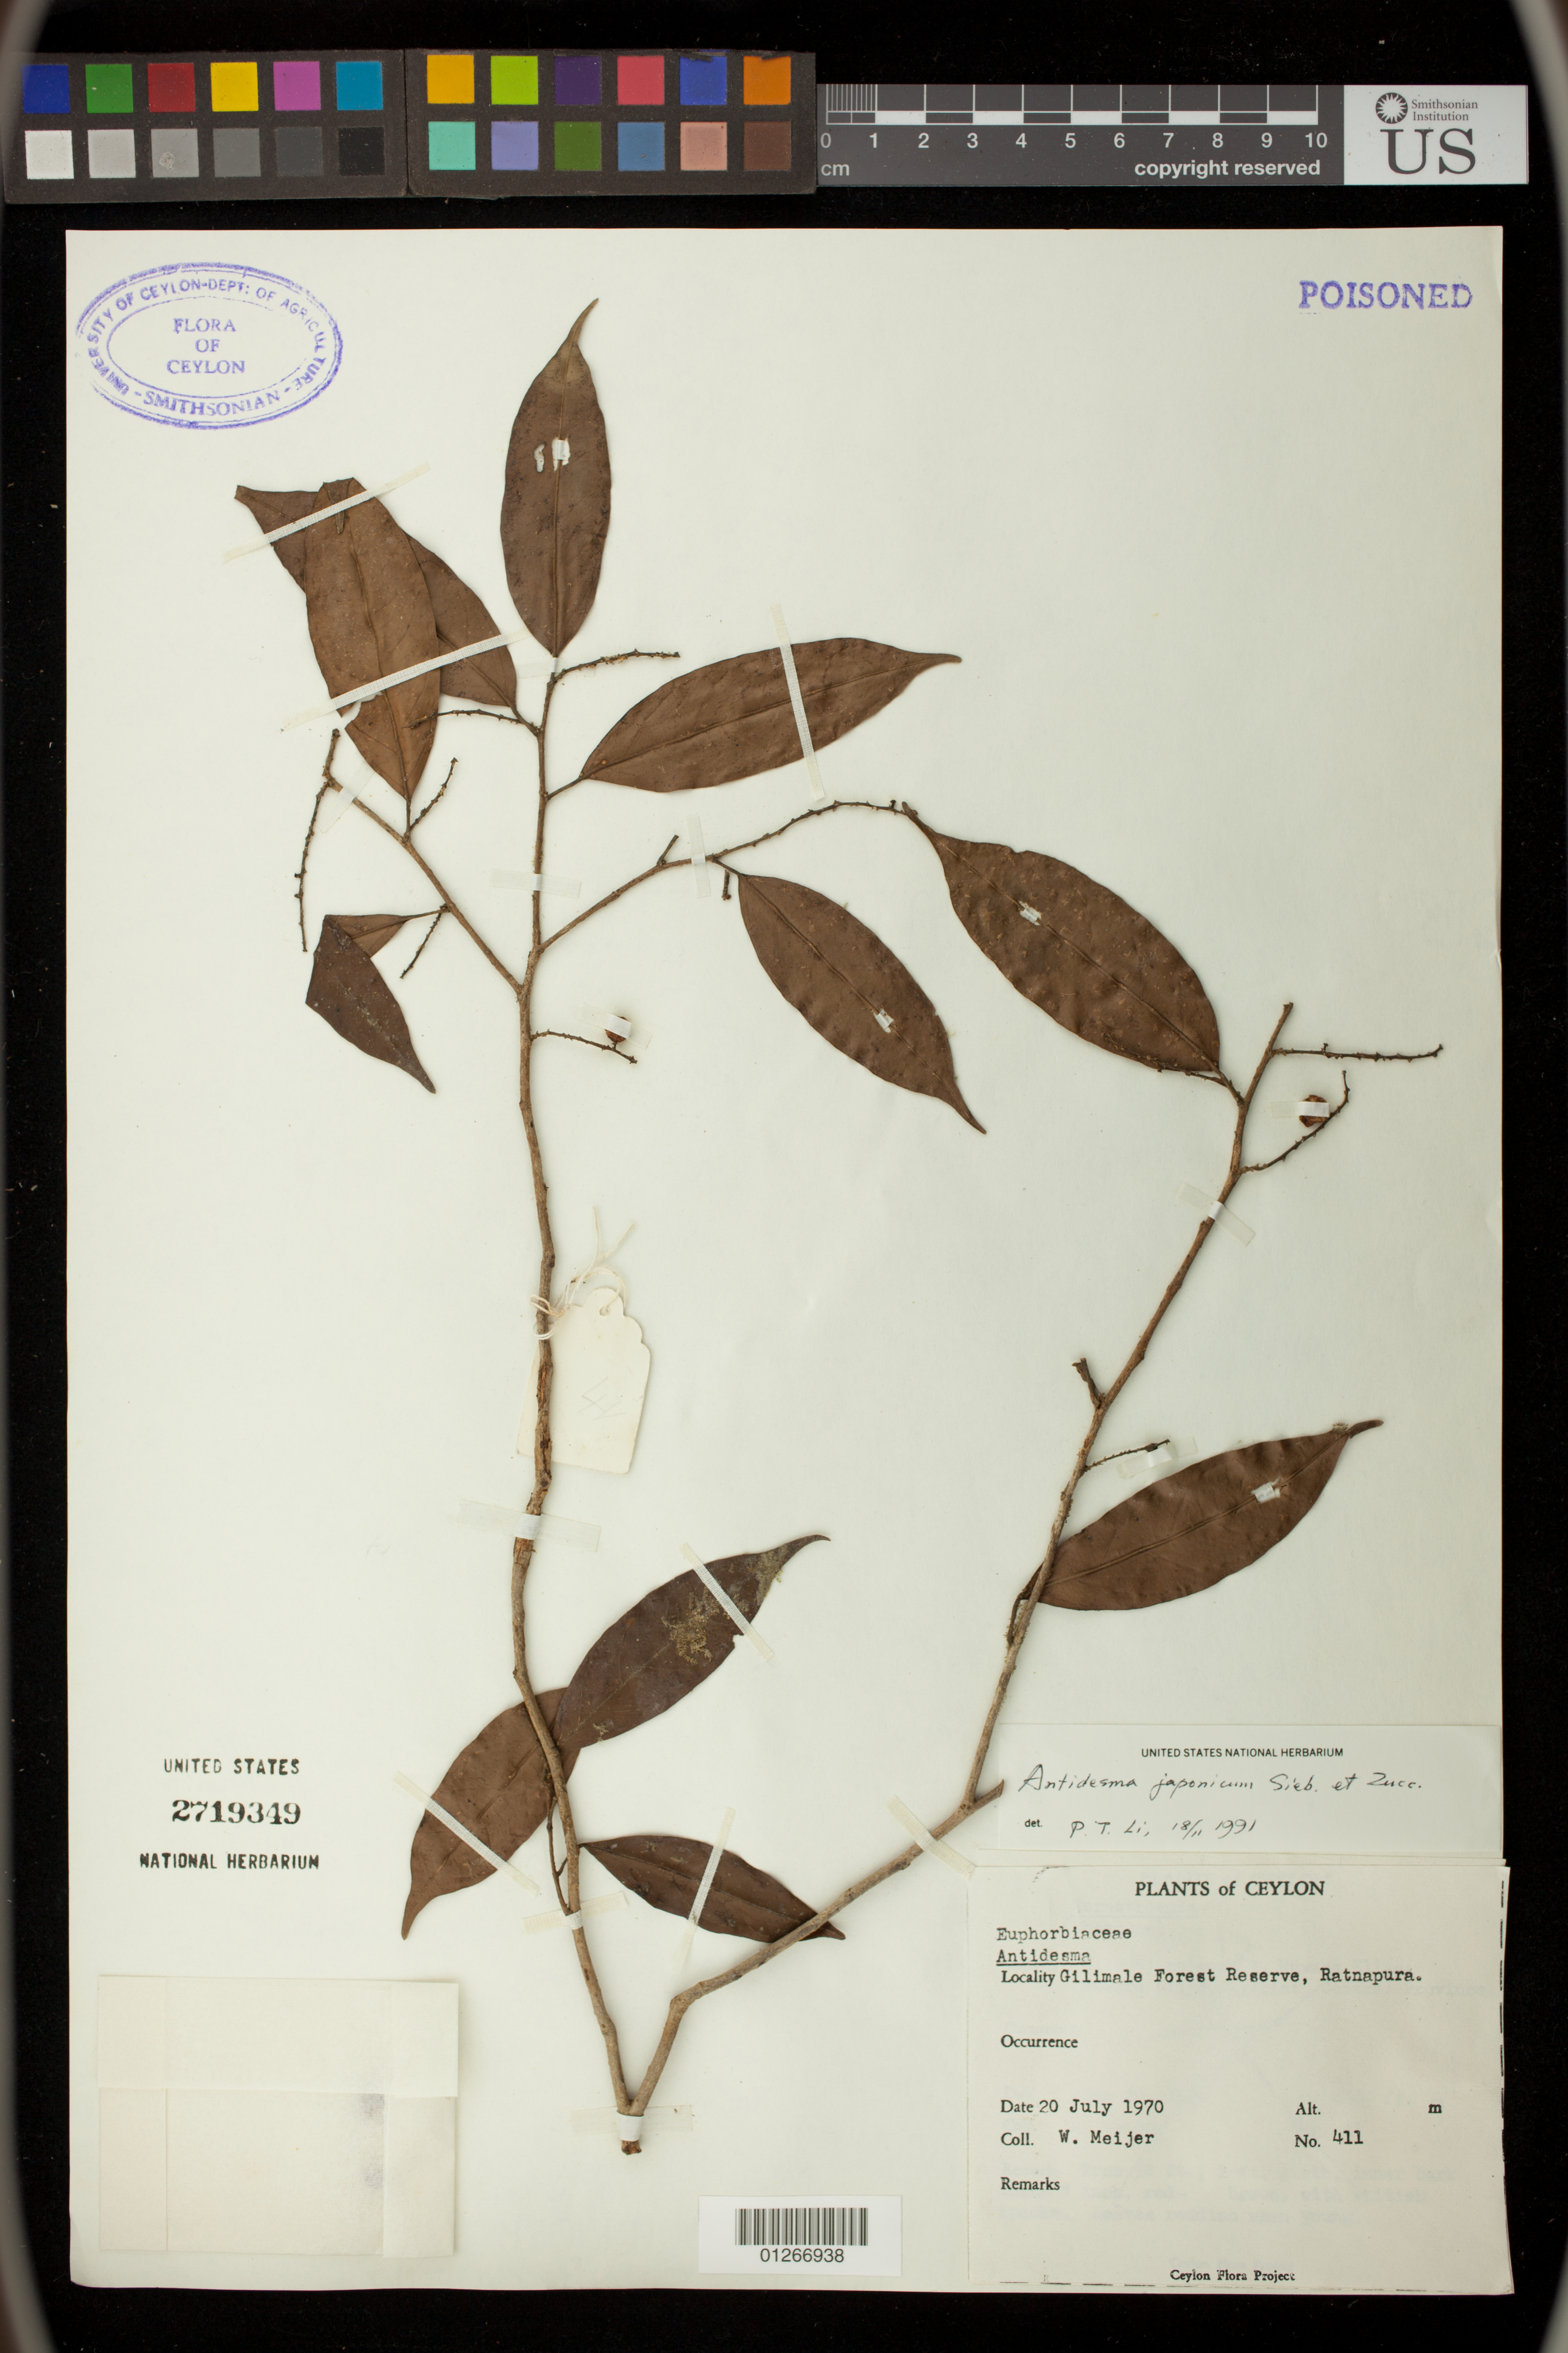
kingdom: Plantae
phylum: Tracheophyta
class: Magnoliopsida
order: Malpighiales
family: Phyllanthaceae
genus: Antidesma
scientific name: Antidesma japonicum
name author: Siebert & Zucc.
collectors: W. Meijer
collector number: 411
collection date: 1970-07-20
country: Sri Lanka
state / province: Sabaragamuwa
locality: Gilimale Forest Reserve, Ratnapura.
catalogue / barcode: US 2719349